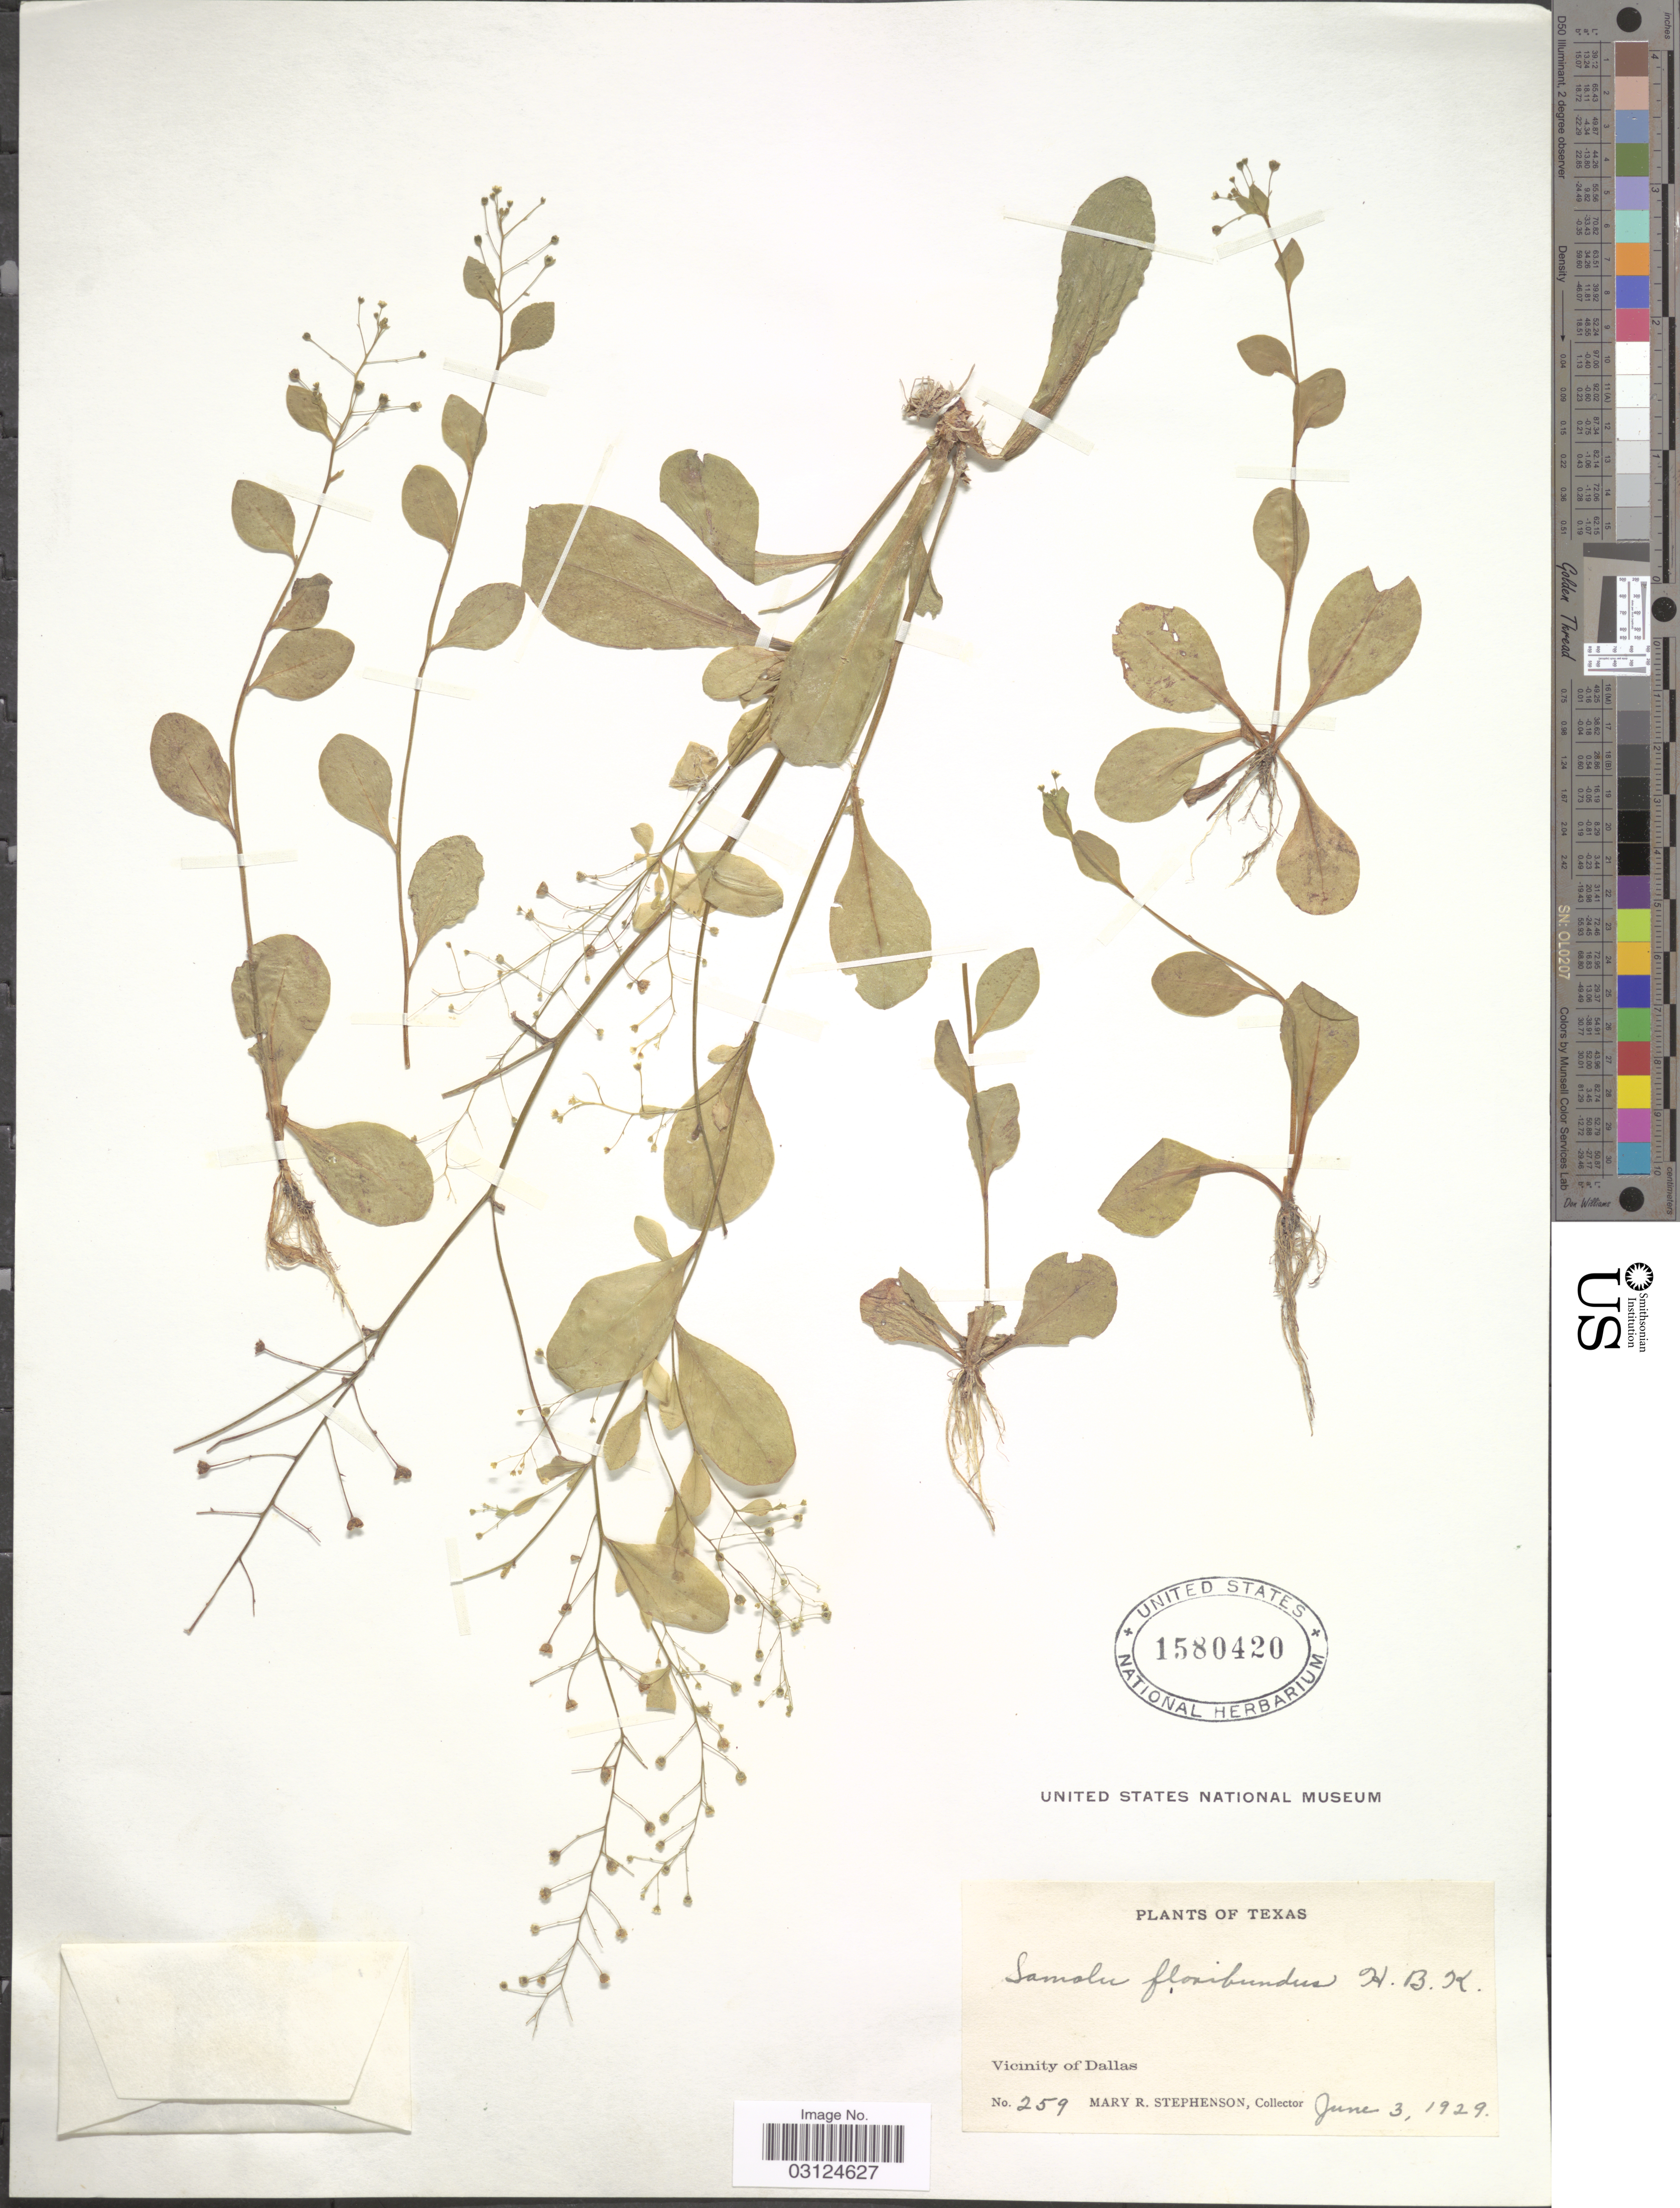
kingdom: Plantae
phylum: Tracheophyta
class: Magnoliopsida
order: Ericales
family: Primulaceae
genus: Samolus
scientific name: Samolus parviflorus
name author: Raf.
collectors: M. Stephenson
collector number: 259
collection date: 1929-06-03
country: United States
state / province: Texas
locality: Vicinity of Dallas.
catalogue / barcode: US 1580420